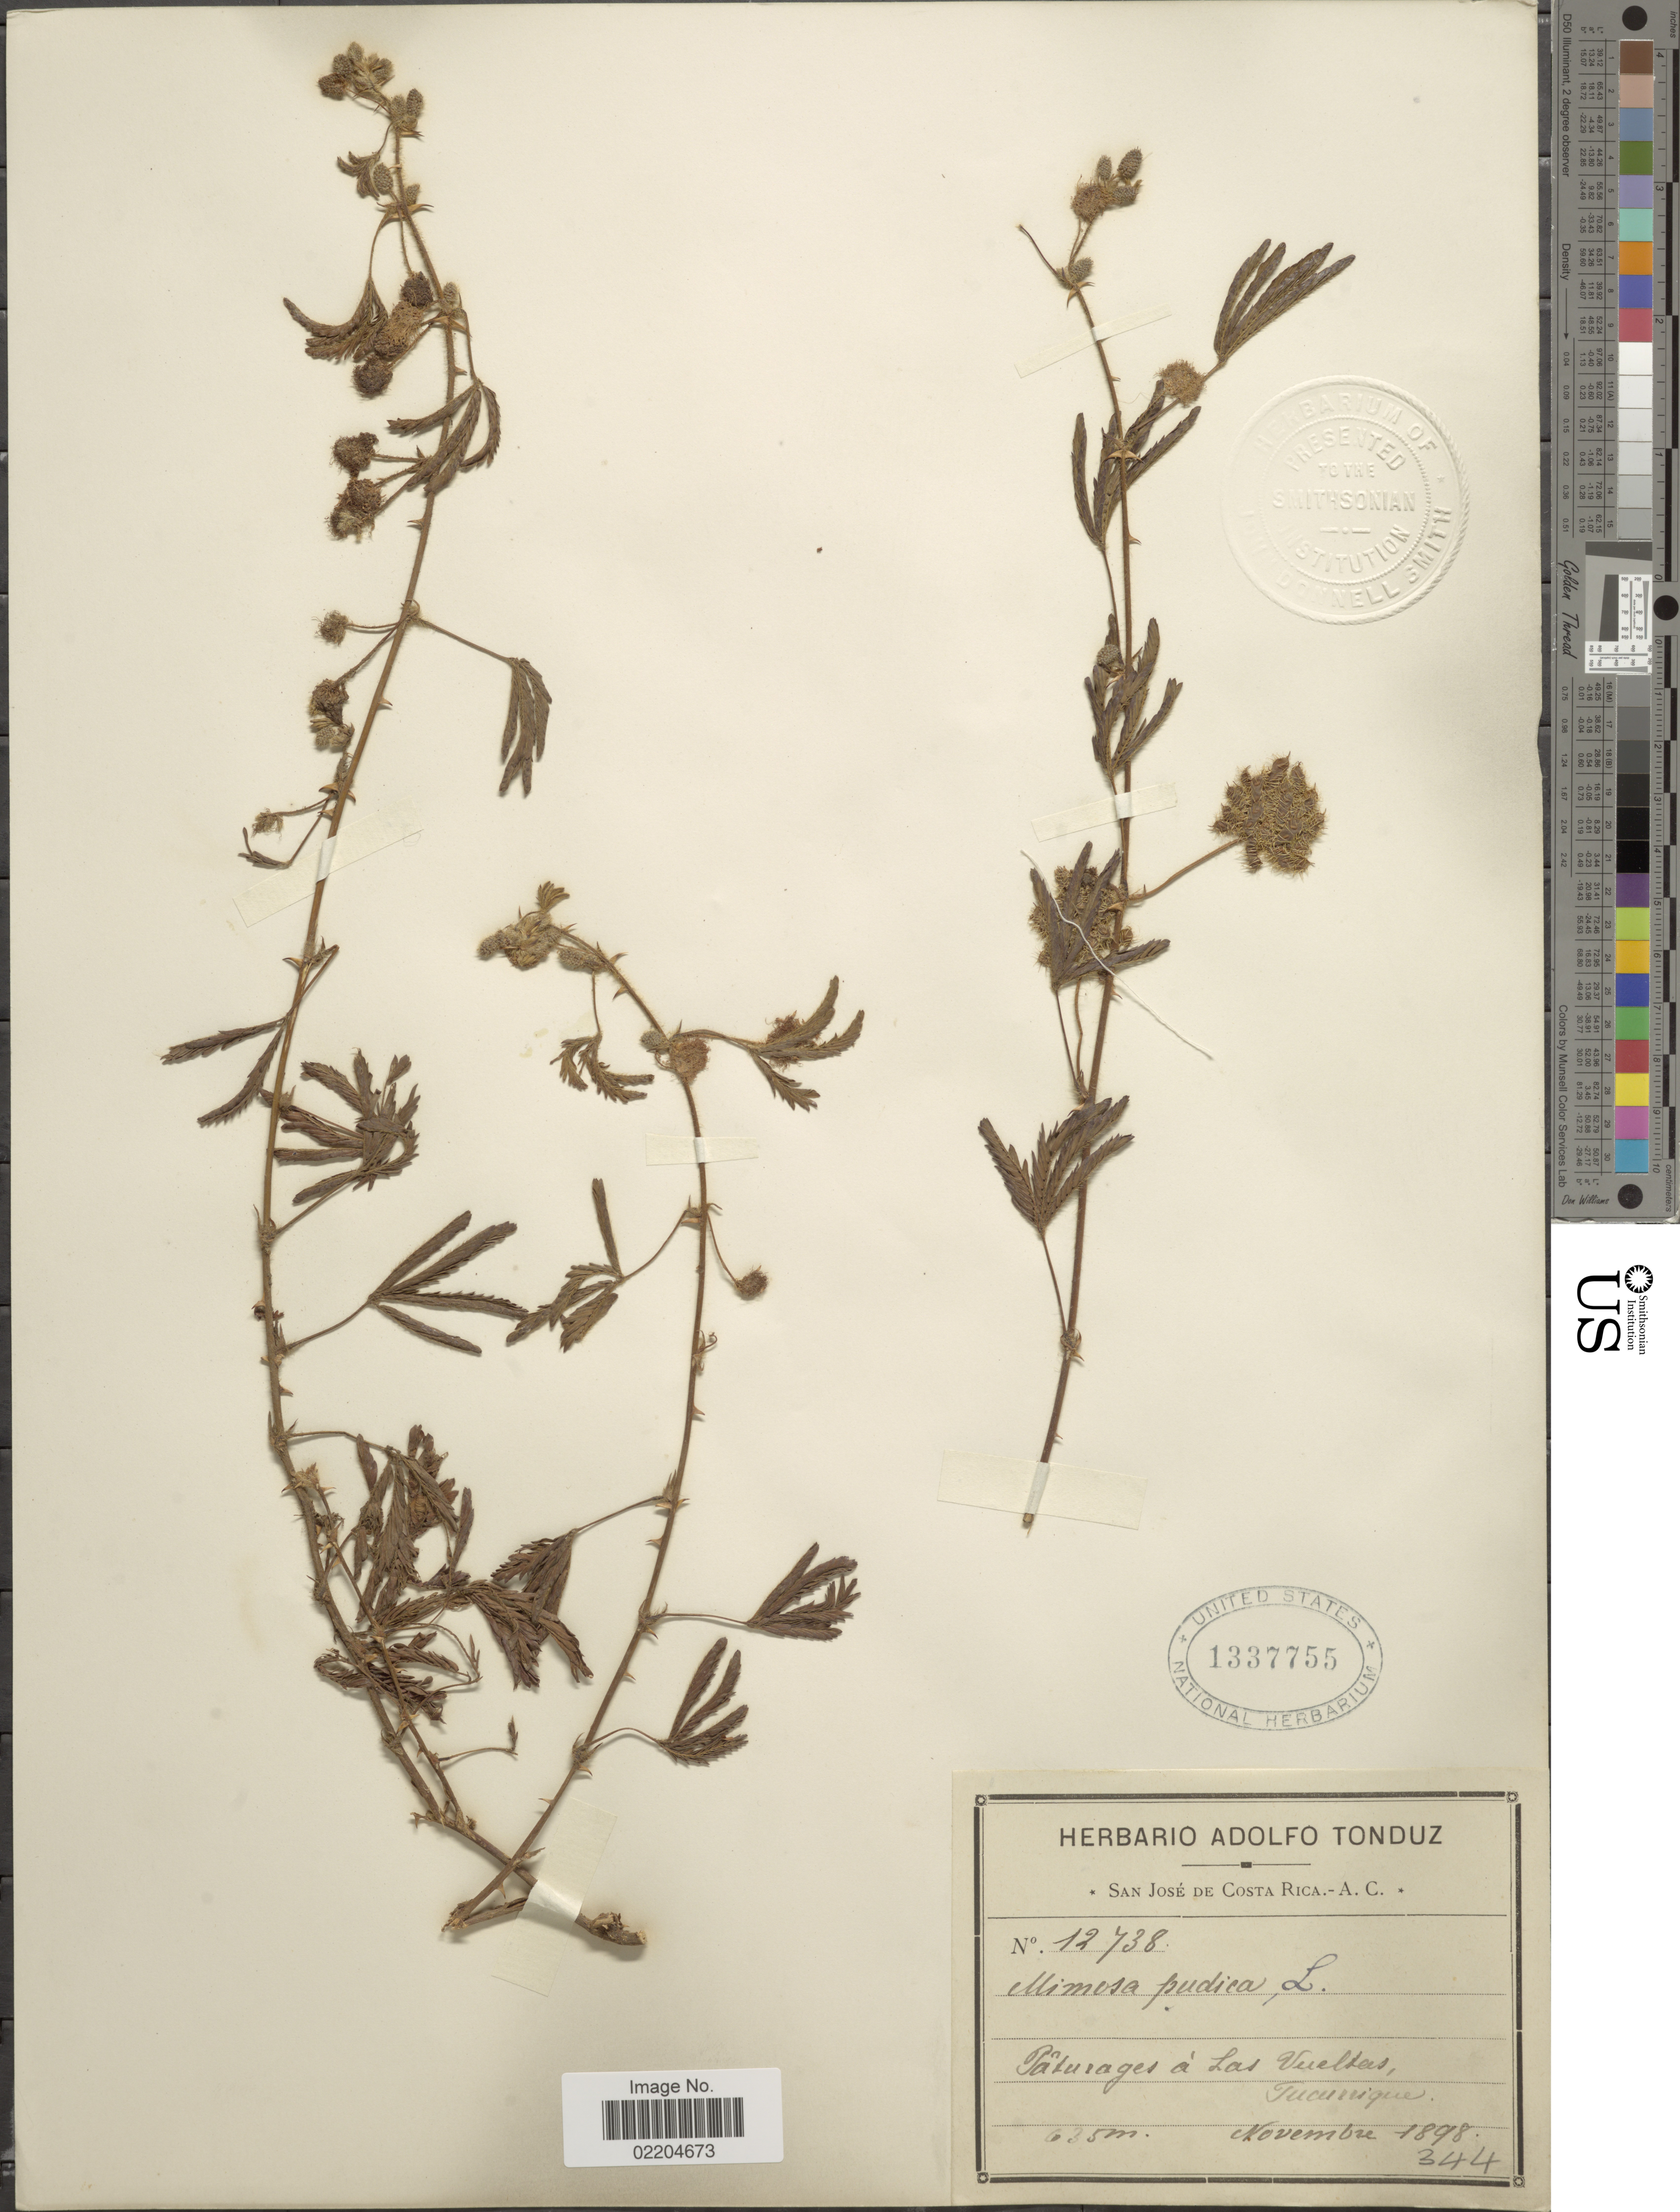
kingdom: Plantae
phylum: Tracheophyta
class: Magnoliopsida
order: Fabales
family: Fabaceae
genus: Mimosa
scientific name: Mimosa pudica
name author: L.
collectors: ex Herb. Adolfo Tonduz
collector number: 12738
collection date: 1898-11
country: Costa Rica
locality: Paturages a Las Vueltas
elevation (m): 625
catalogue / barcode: US 1337755